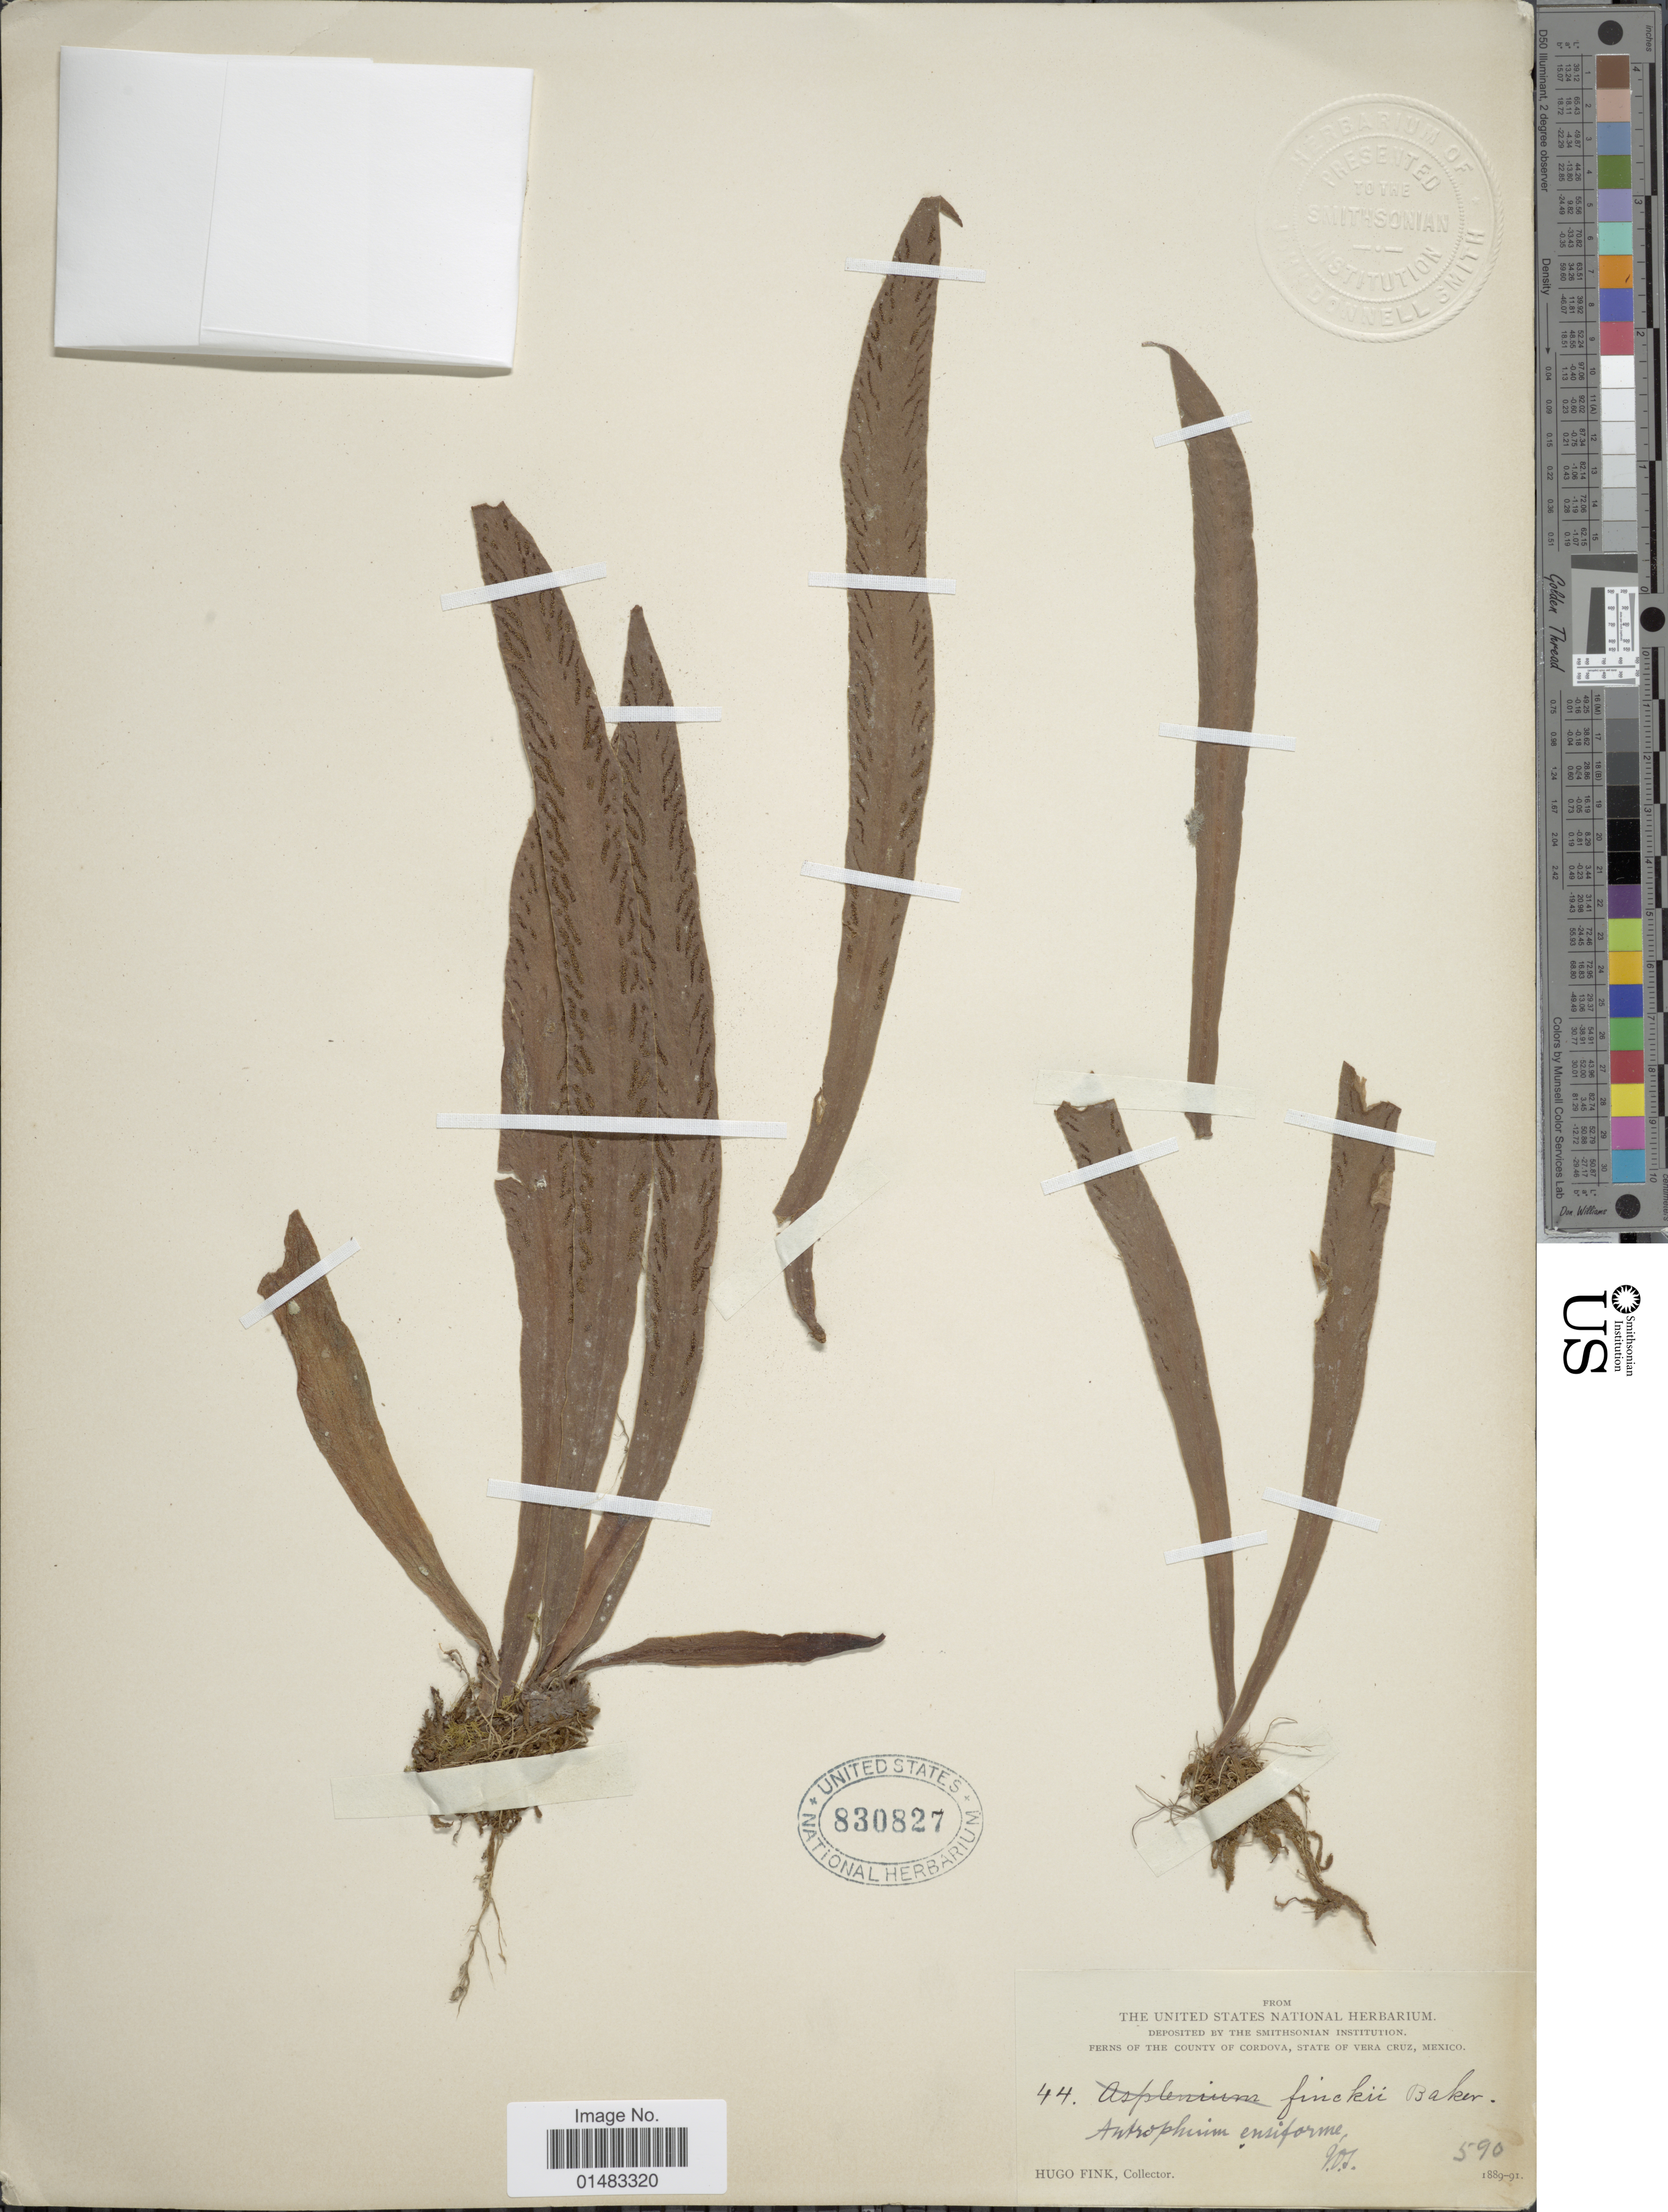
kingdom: Plantae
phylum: Tracheophyta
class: Polypodiopsida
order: Polypodiales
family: Pteridaceae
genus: Scoliosorus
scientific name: Scoliosorus ensiformis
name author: (Hook.) T. Moore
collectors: H. Fink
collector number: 590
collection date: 1889/1891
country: Mexico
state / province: Veracruz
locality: Ferns of the county of Cordova, state of Vera Cruz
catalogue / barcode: US 830827